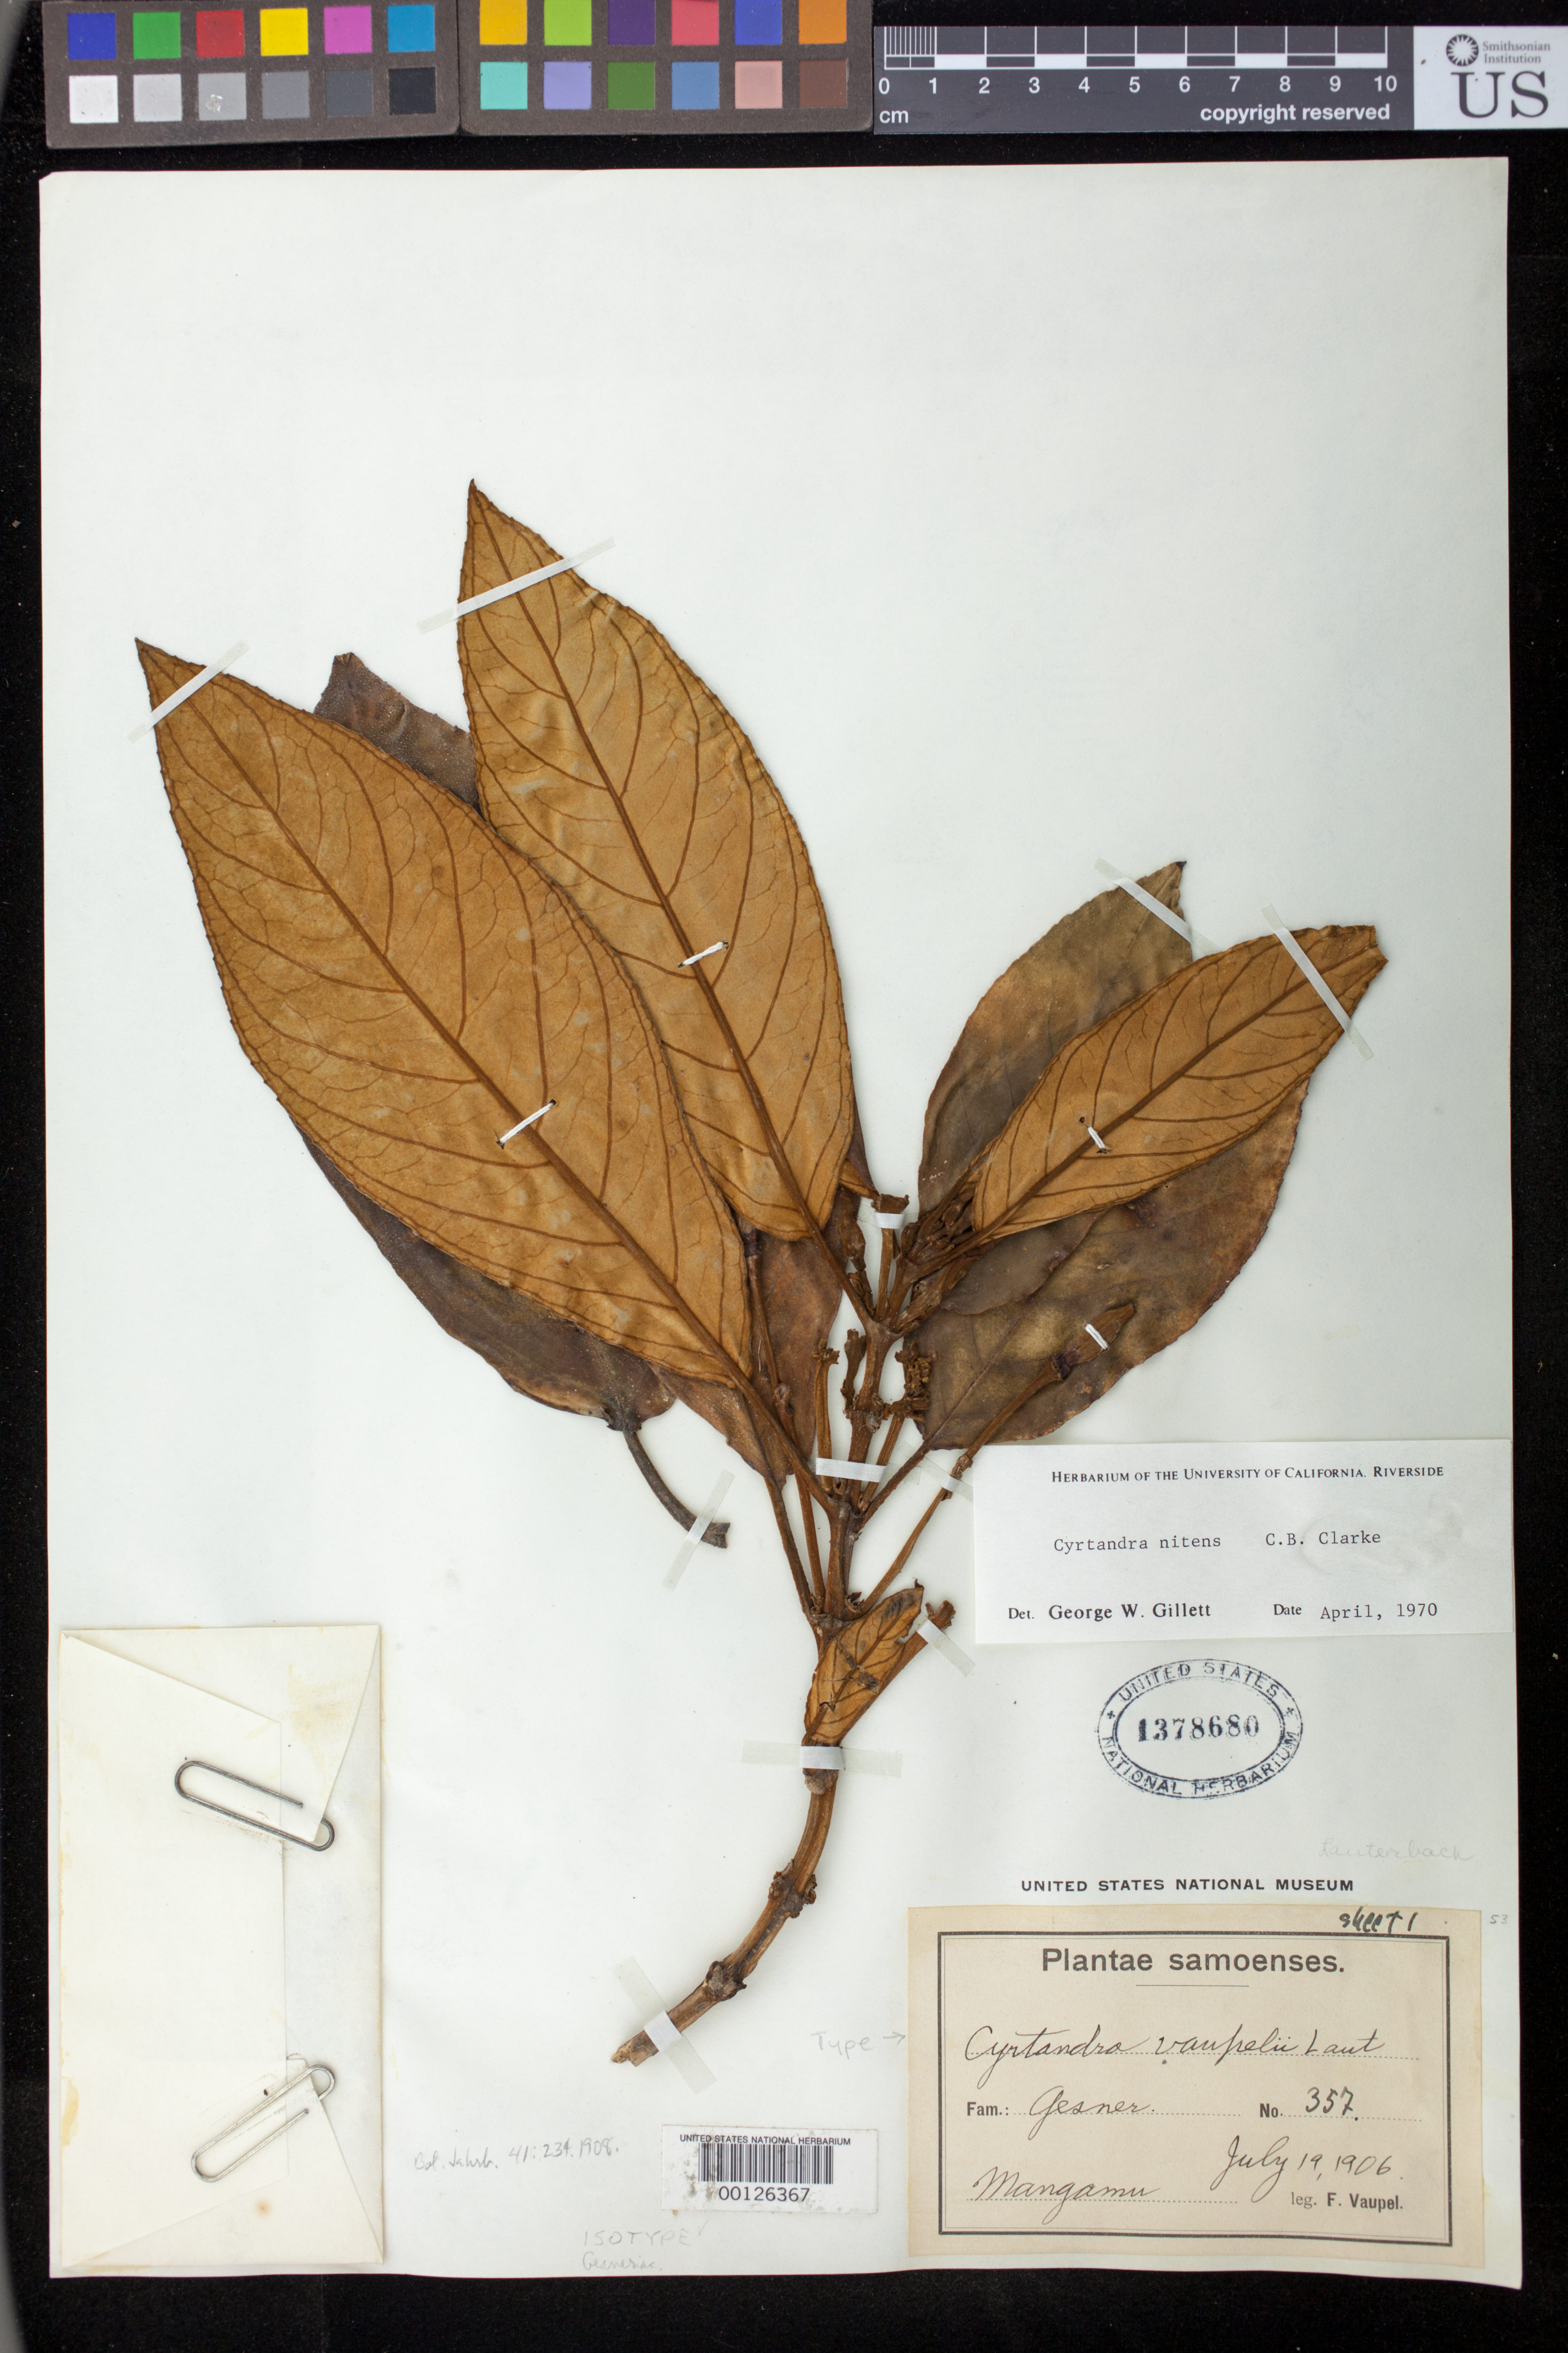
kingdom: Plantae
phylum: Tracheophyta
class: Magnoliopsida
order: Lamiales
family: Gesneriaceae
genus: Cyrtandra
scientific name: Cyrtandra vaupelii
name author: Lauterb.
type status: Isotype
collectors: F. Vaupel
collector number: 357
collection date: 1906-07-19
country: Samoa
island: Savai'i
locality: Mangamu / Maugamu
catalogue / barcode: US 1378680